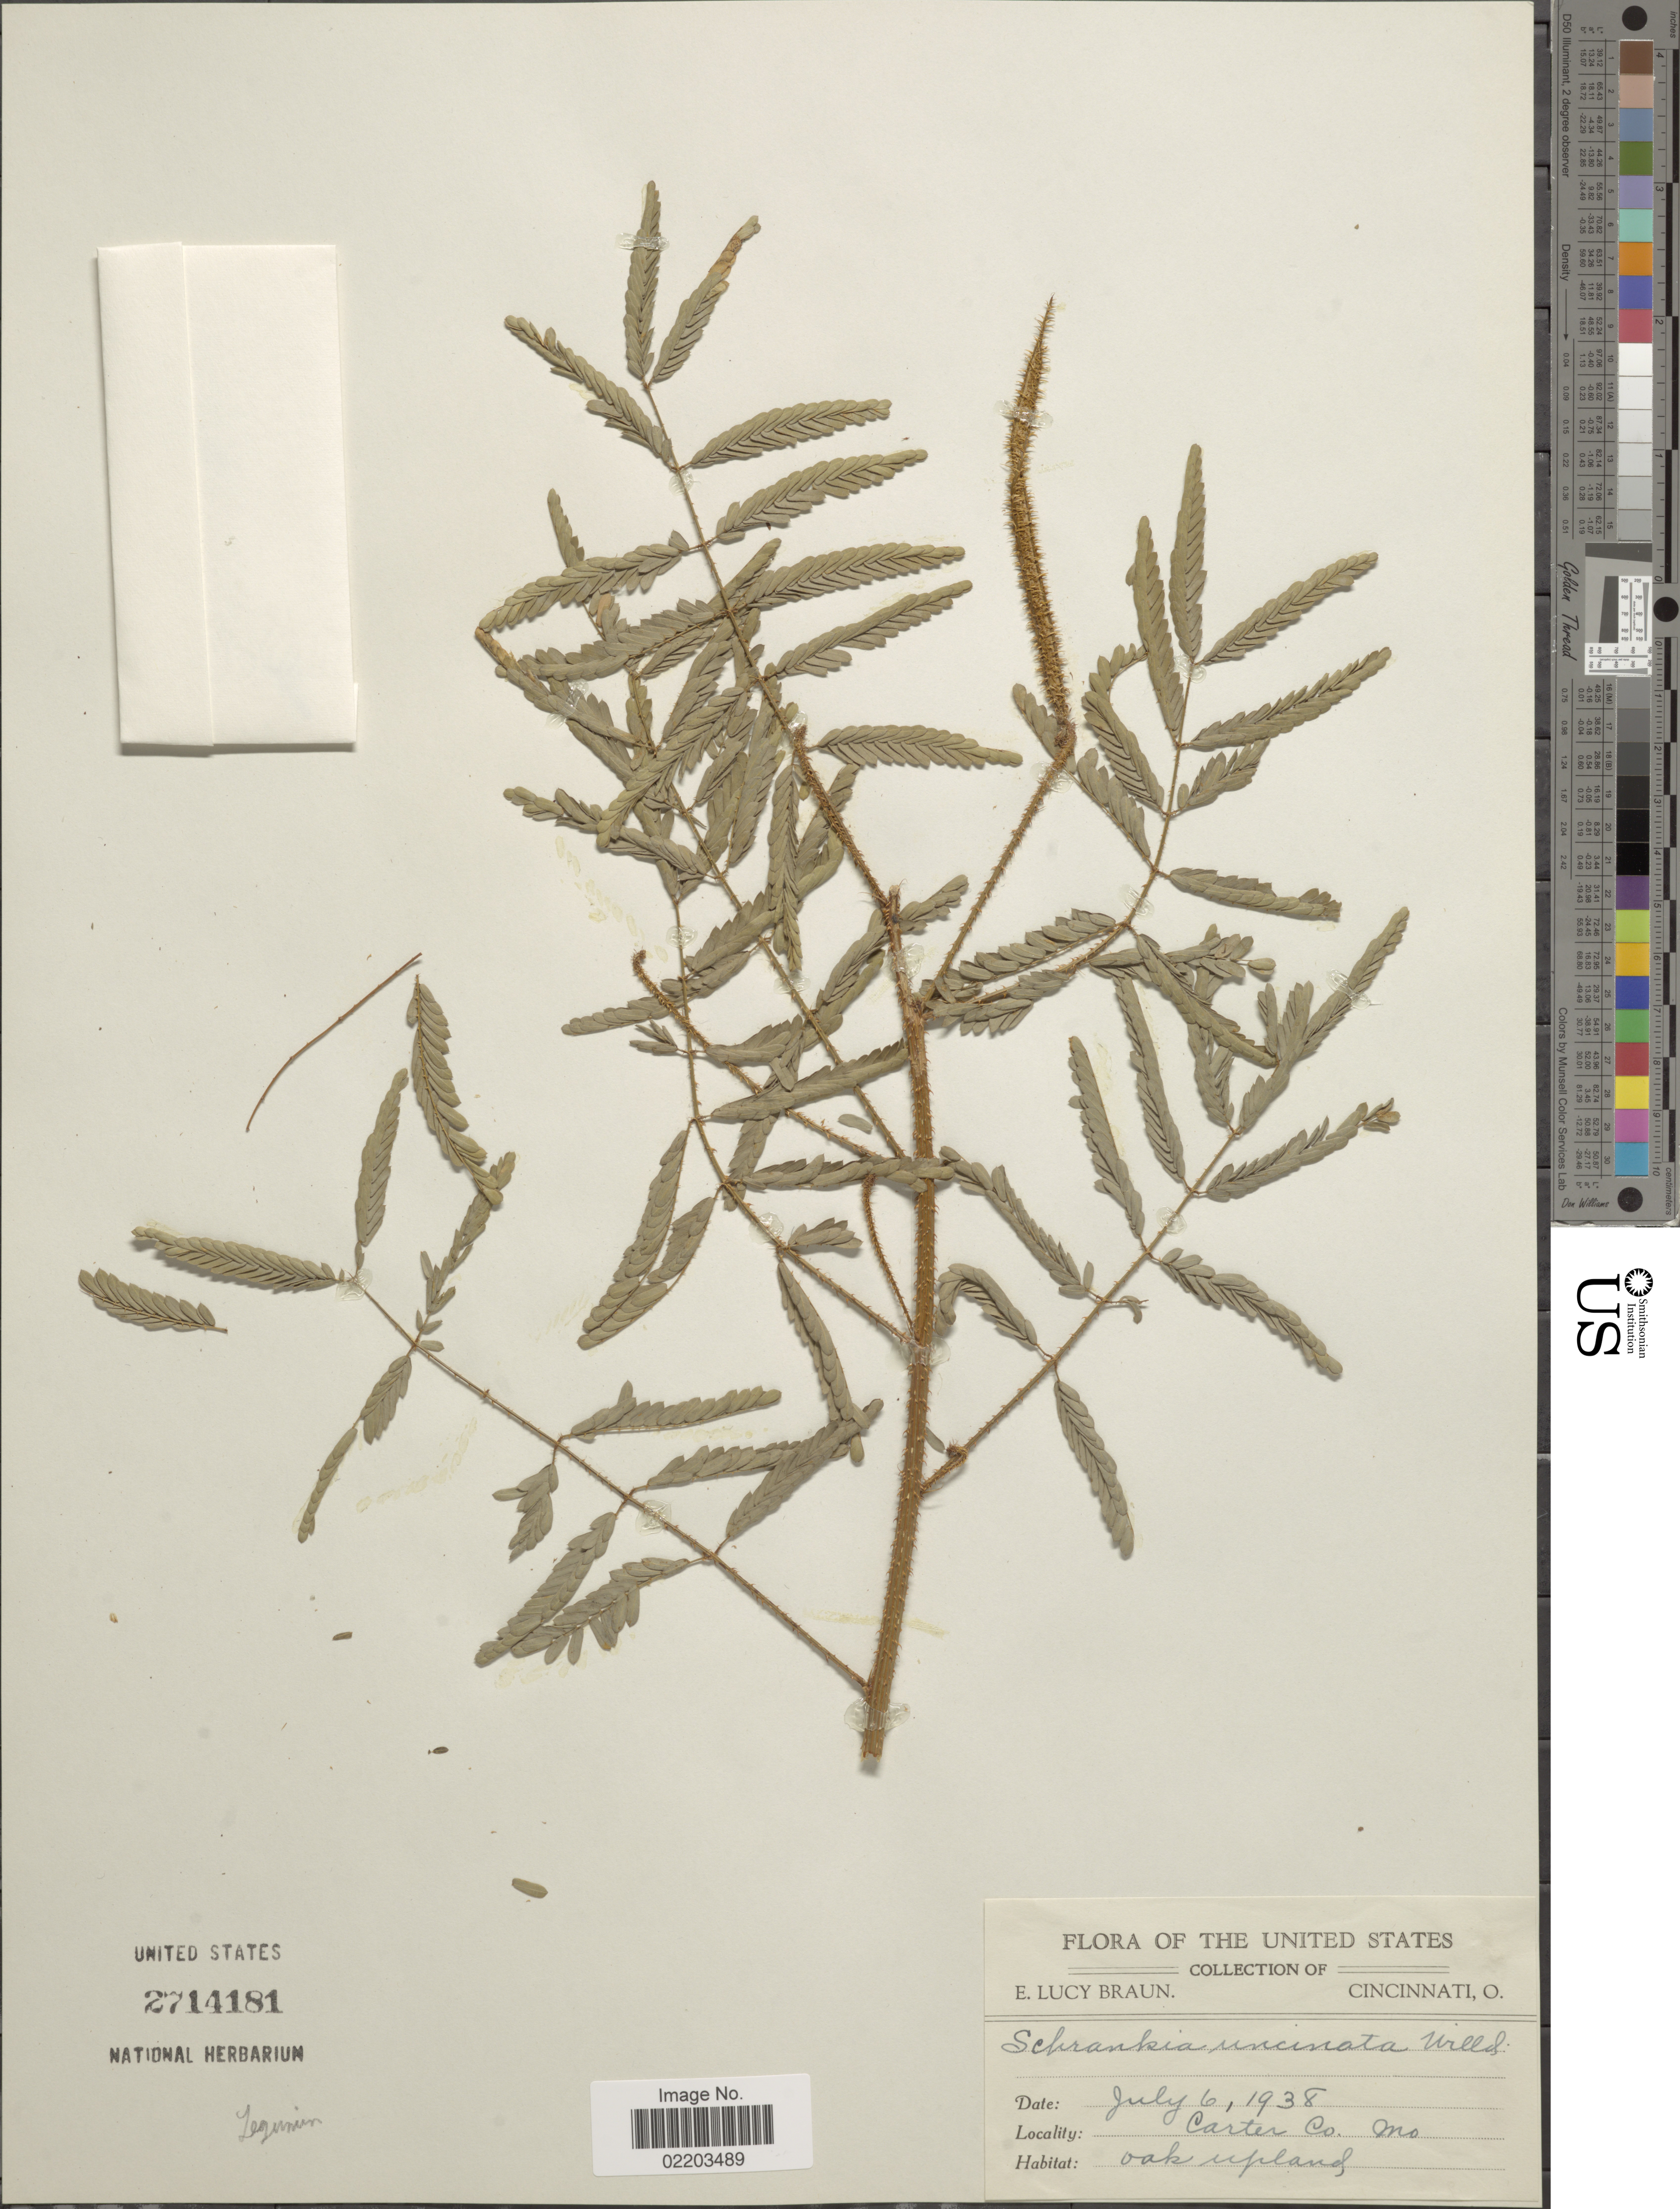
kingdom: Plantae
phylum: Tracheophyta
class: Magnoliopsida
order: Fabales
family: Fabaceae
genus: Mimosa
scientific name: Mimosa nuttallii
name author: (DC.) B.L. Turner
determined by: Strong, M. T., (US), Smithsonian Institution - National Museum of Natural History (UNITED STATES)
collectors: E. L. Braun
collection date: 1938-06-06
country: United States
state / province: Missouri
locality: Carter Co, Oak upland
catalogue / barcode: US 2714181